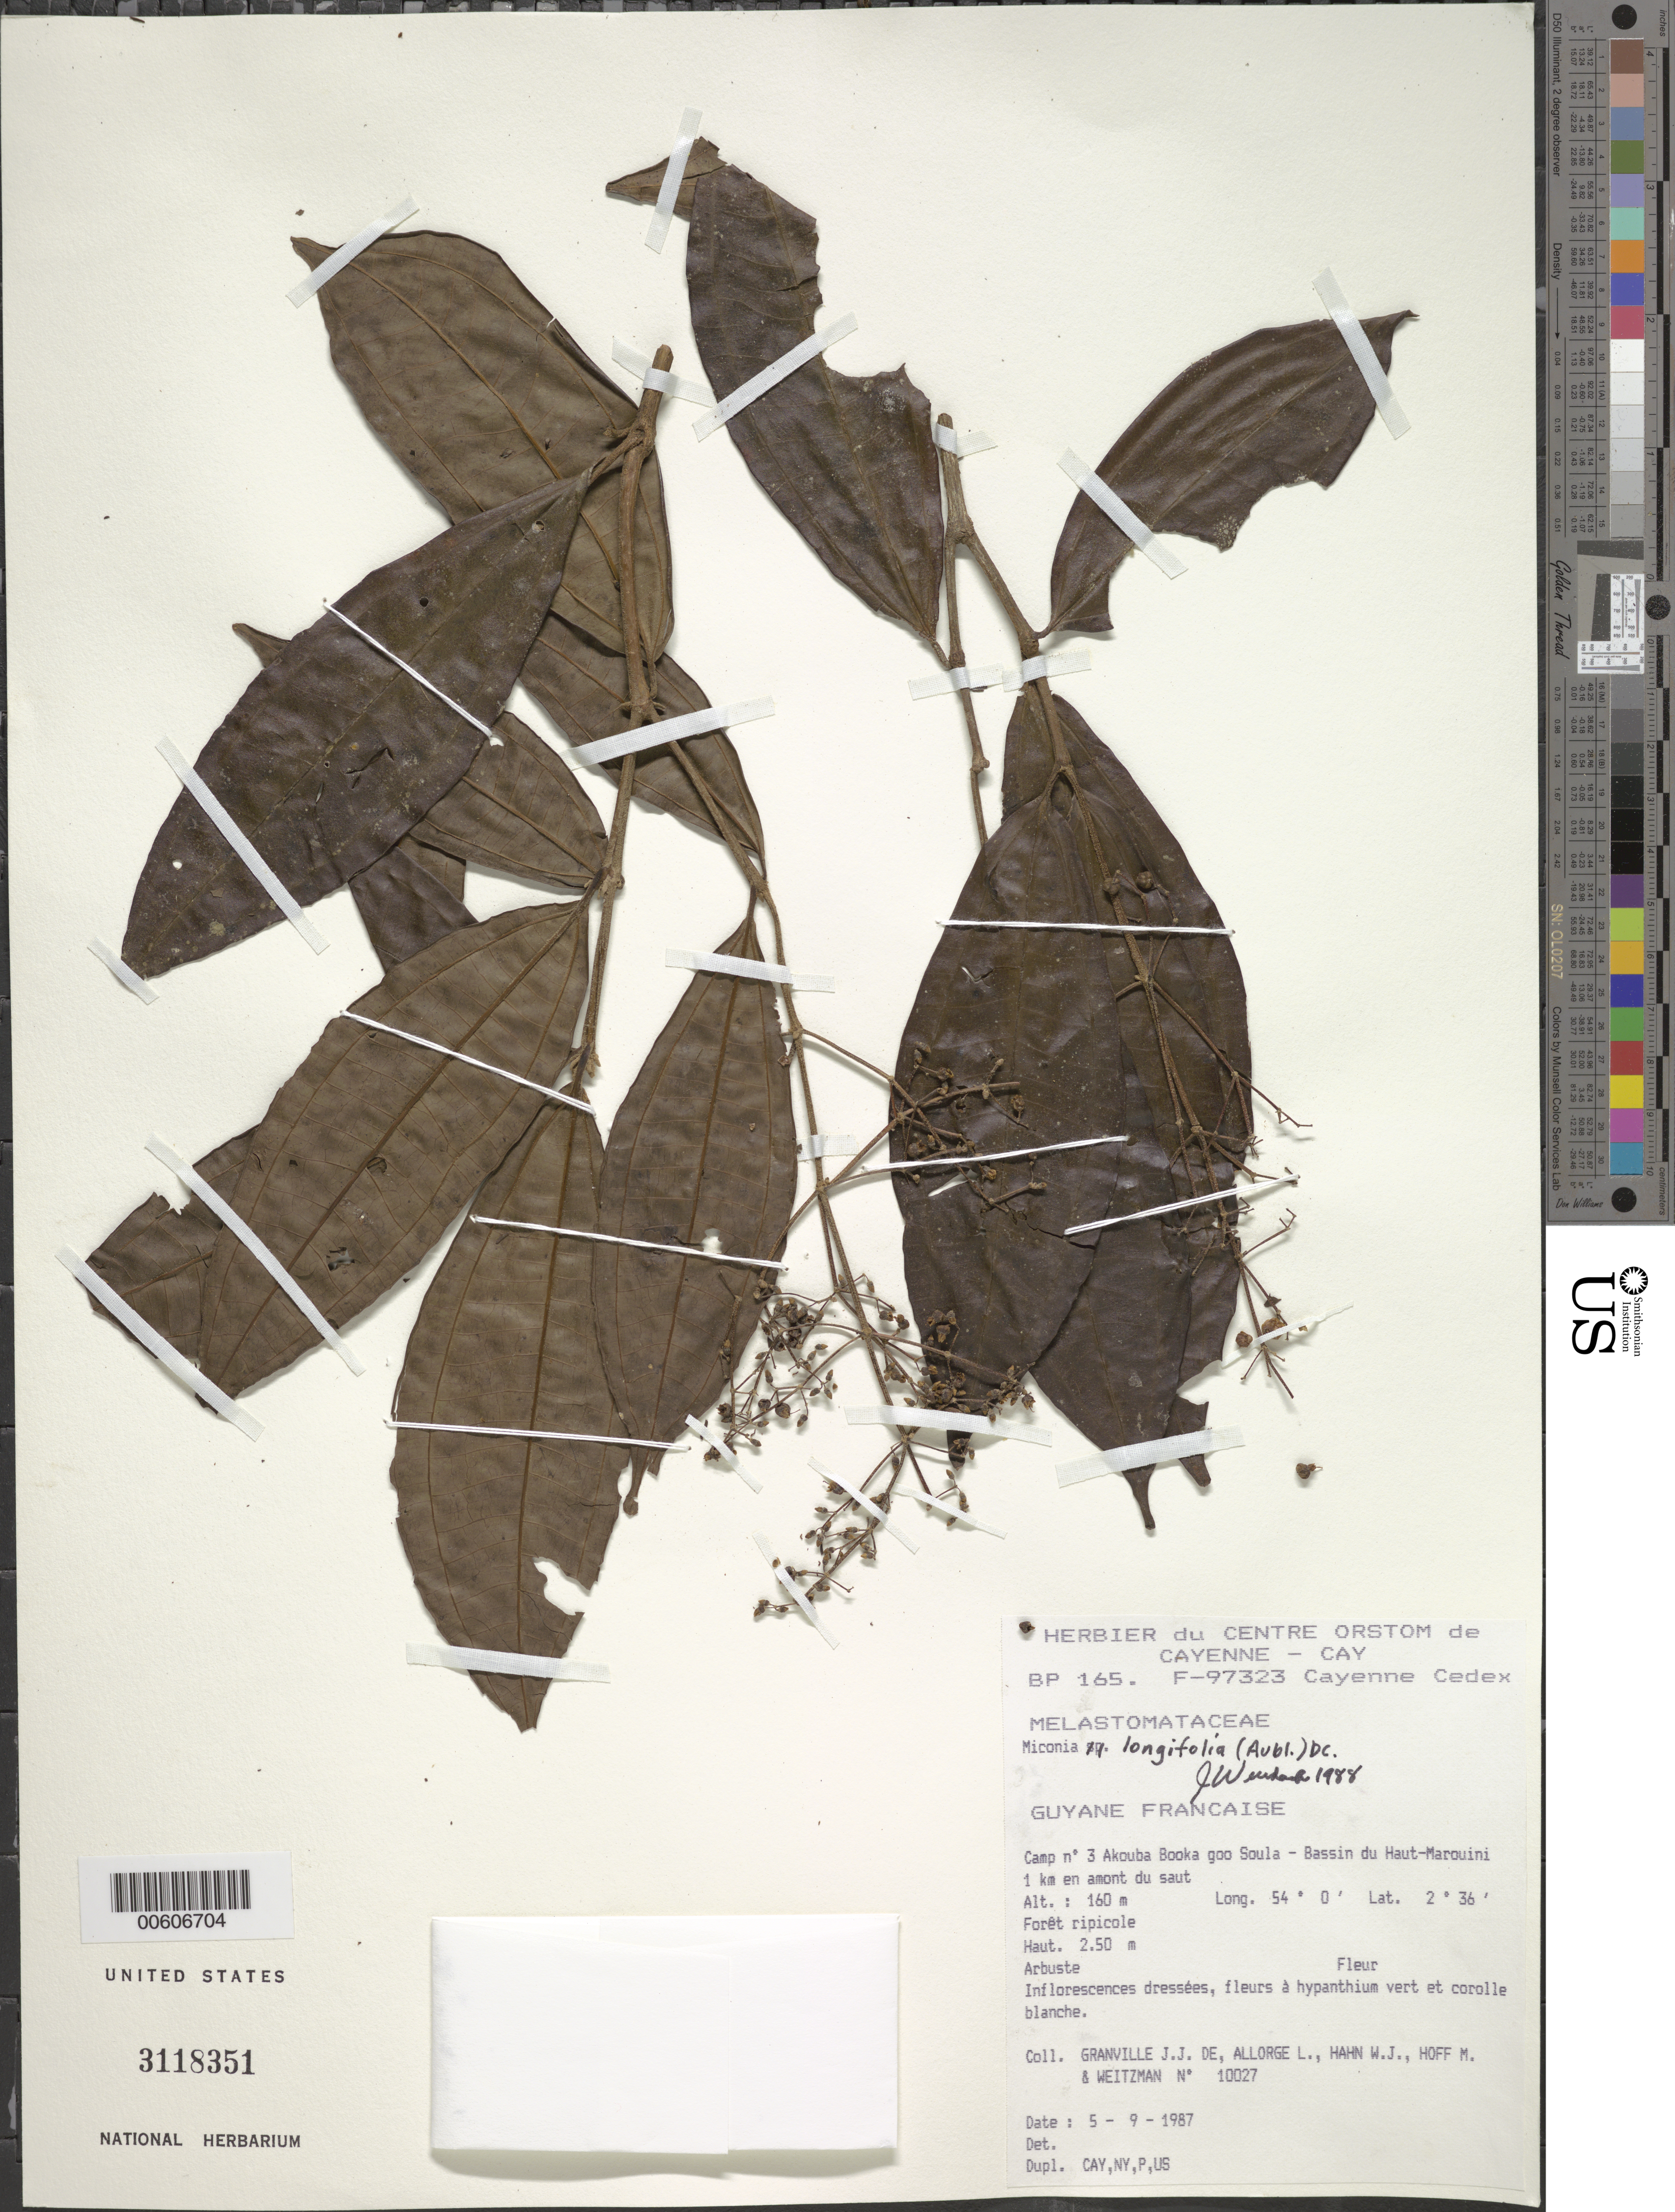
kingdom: Plantae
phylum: Tracheophyta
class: Magnoliopsida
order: Myrtales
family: Melastomataceae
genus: Miconia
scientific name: Miconia longifolia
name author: (Aubl.) DC.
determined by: Wurdack, John J., (US), US (UNITED STATES)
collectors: J.-J. de Granville, L. Allorge, W. J. Hahn, M. Hoff & A. L. Weitzman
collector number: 10027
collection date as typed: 5-Sep-87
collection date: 1987-09-05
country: French Guiana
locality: Akouba Booka goo Soula, Camp #3, Bassin du Haut Marouini. 1 km en amont du saut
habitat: Riparian forest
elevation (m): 160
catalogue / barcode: US 3118351